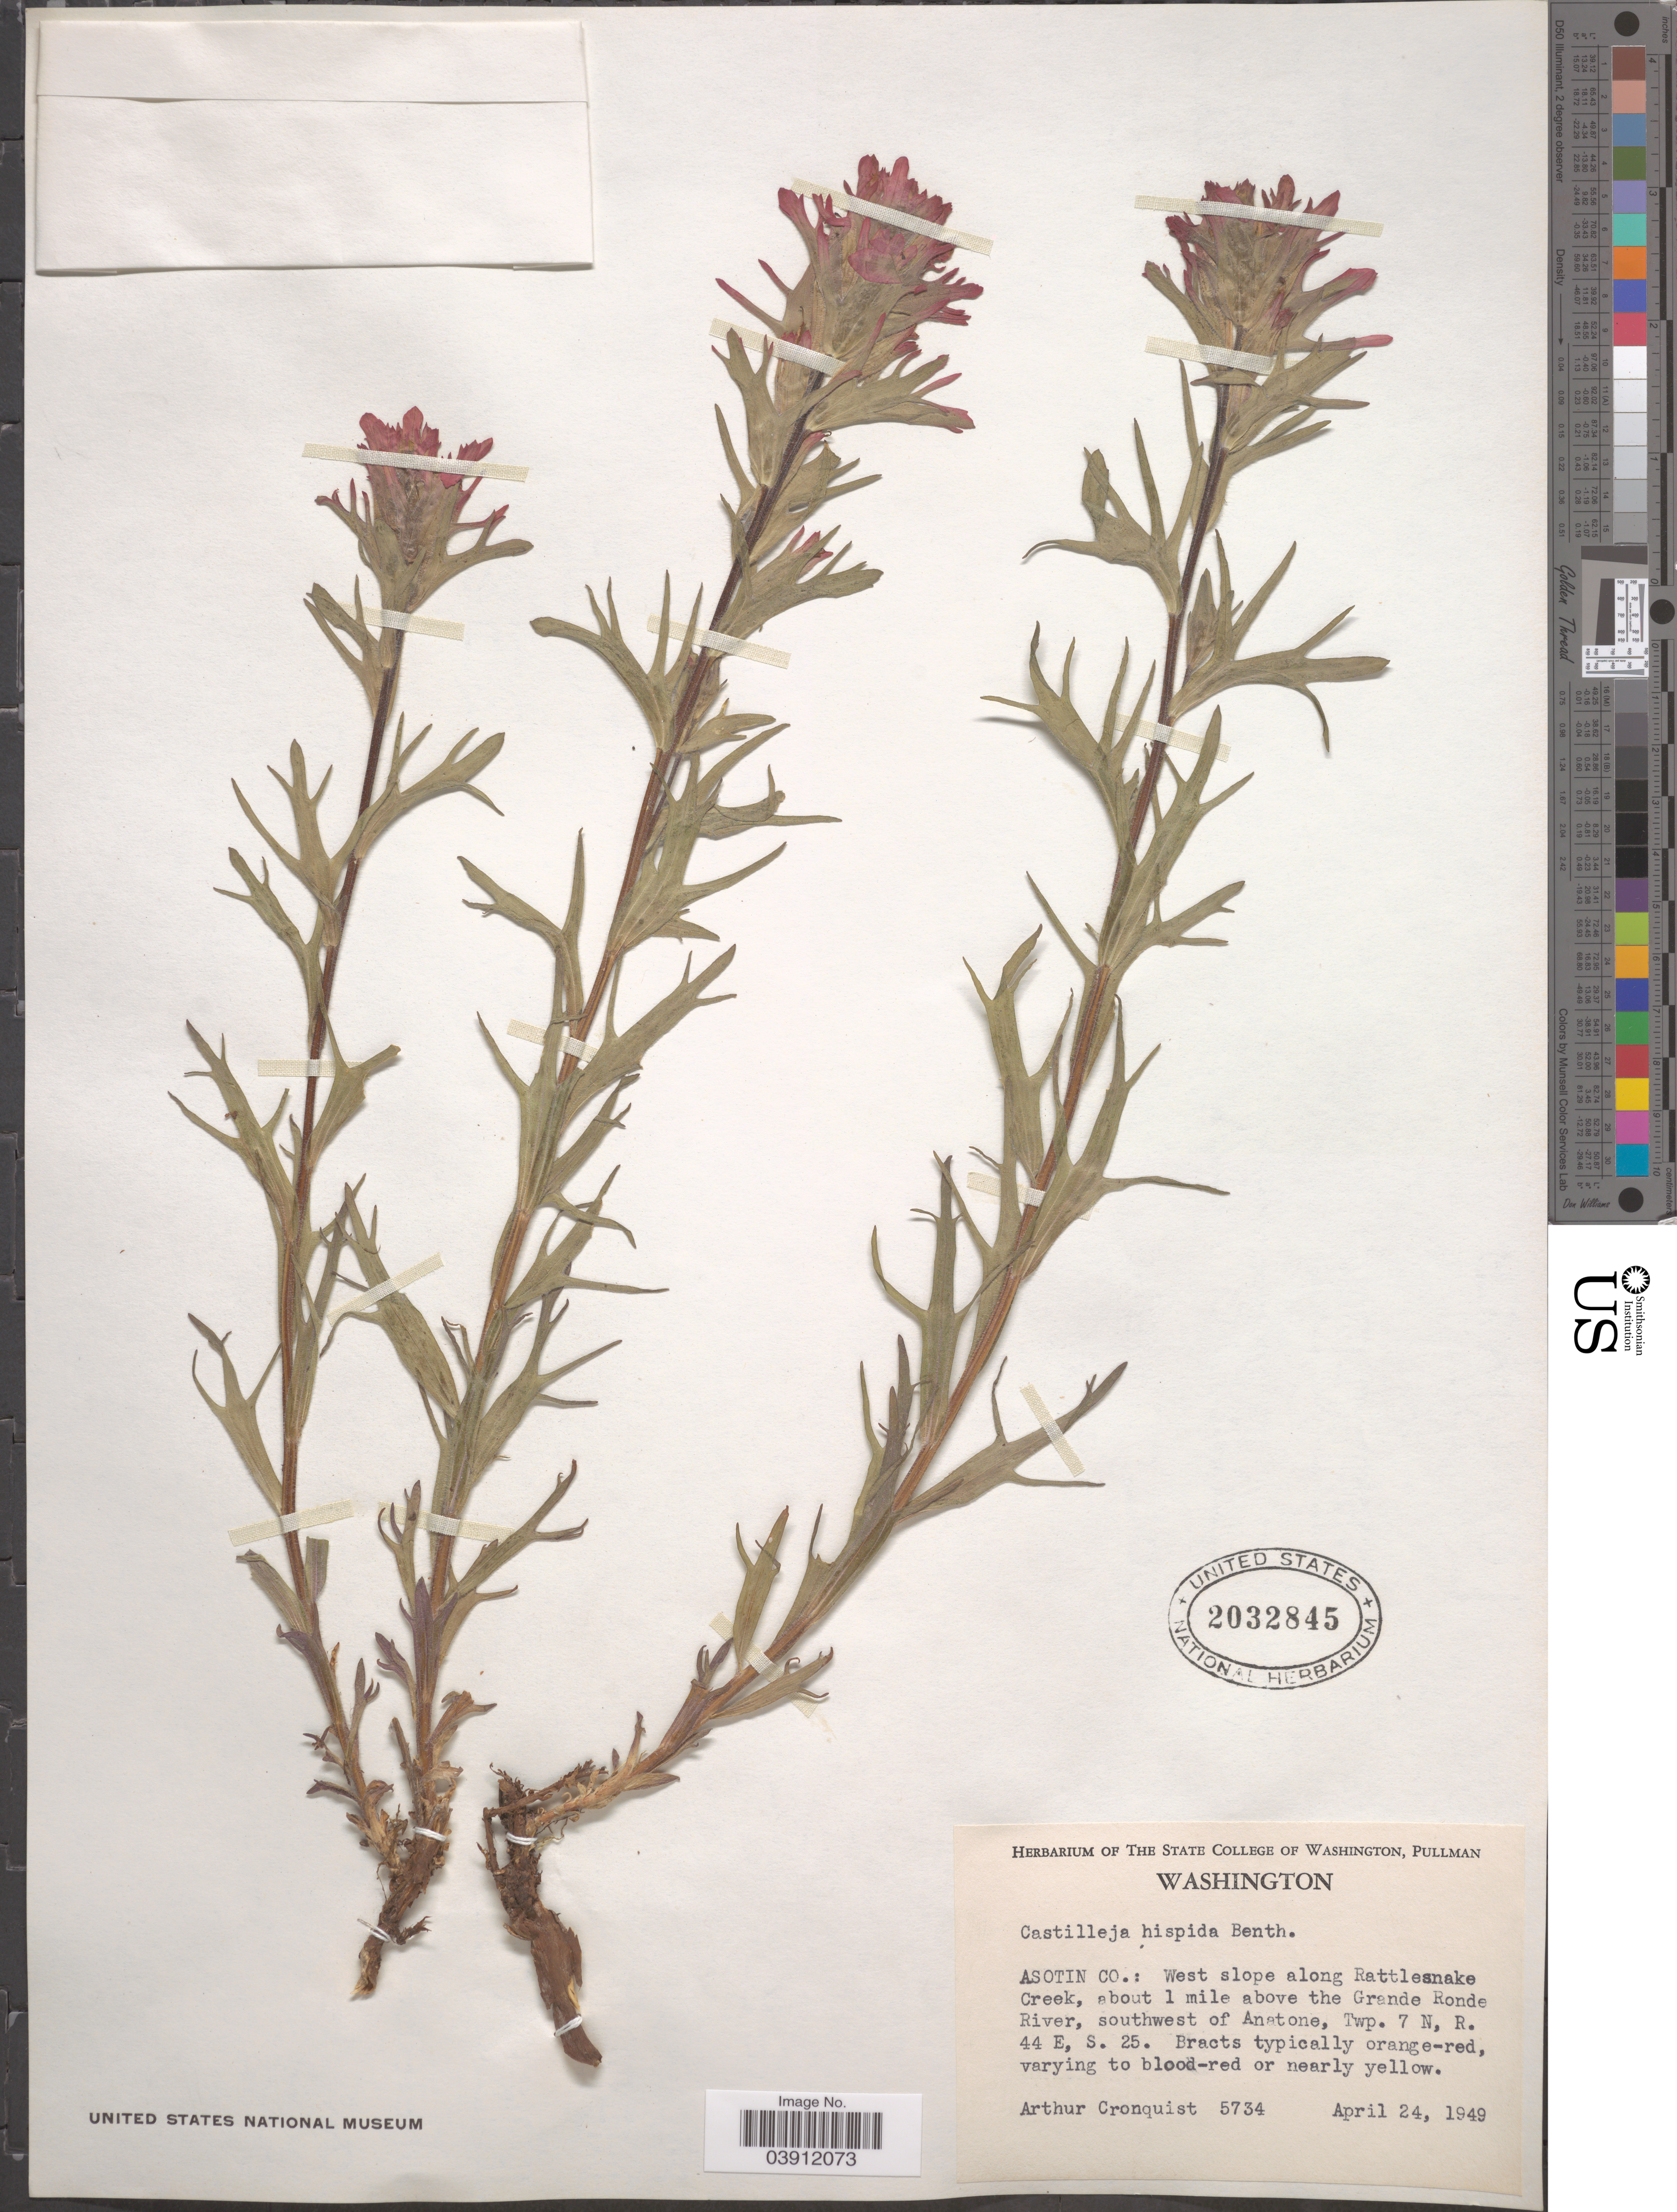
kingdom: Plantae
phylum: Tracheophyta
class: Magnoliopsida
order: Lamiales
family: Orobanchaceae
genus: Castilleja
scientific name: Castilleja hispida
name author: Benth. ex Hook.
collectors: A. J. Cronquist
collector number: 5734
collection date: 1949-04-24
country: United States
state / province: Washington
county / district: Asotin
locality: Asotin Co.: West slope along Rattlesnake Creek, about 1 mile above the Grande Ronde River, southwest of Anatone, Twp. 7 N, R. 44 E, S. 25.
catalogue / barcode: US 2032845